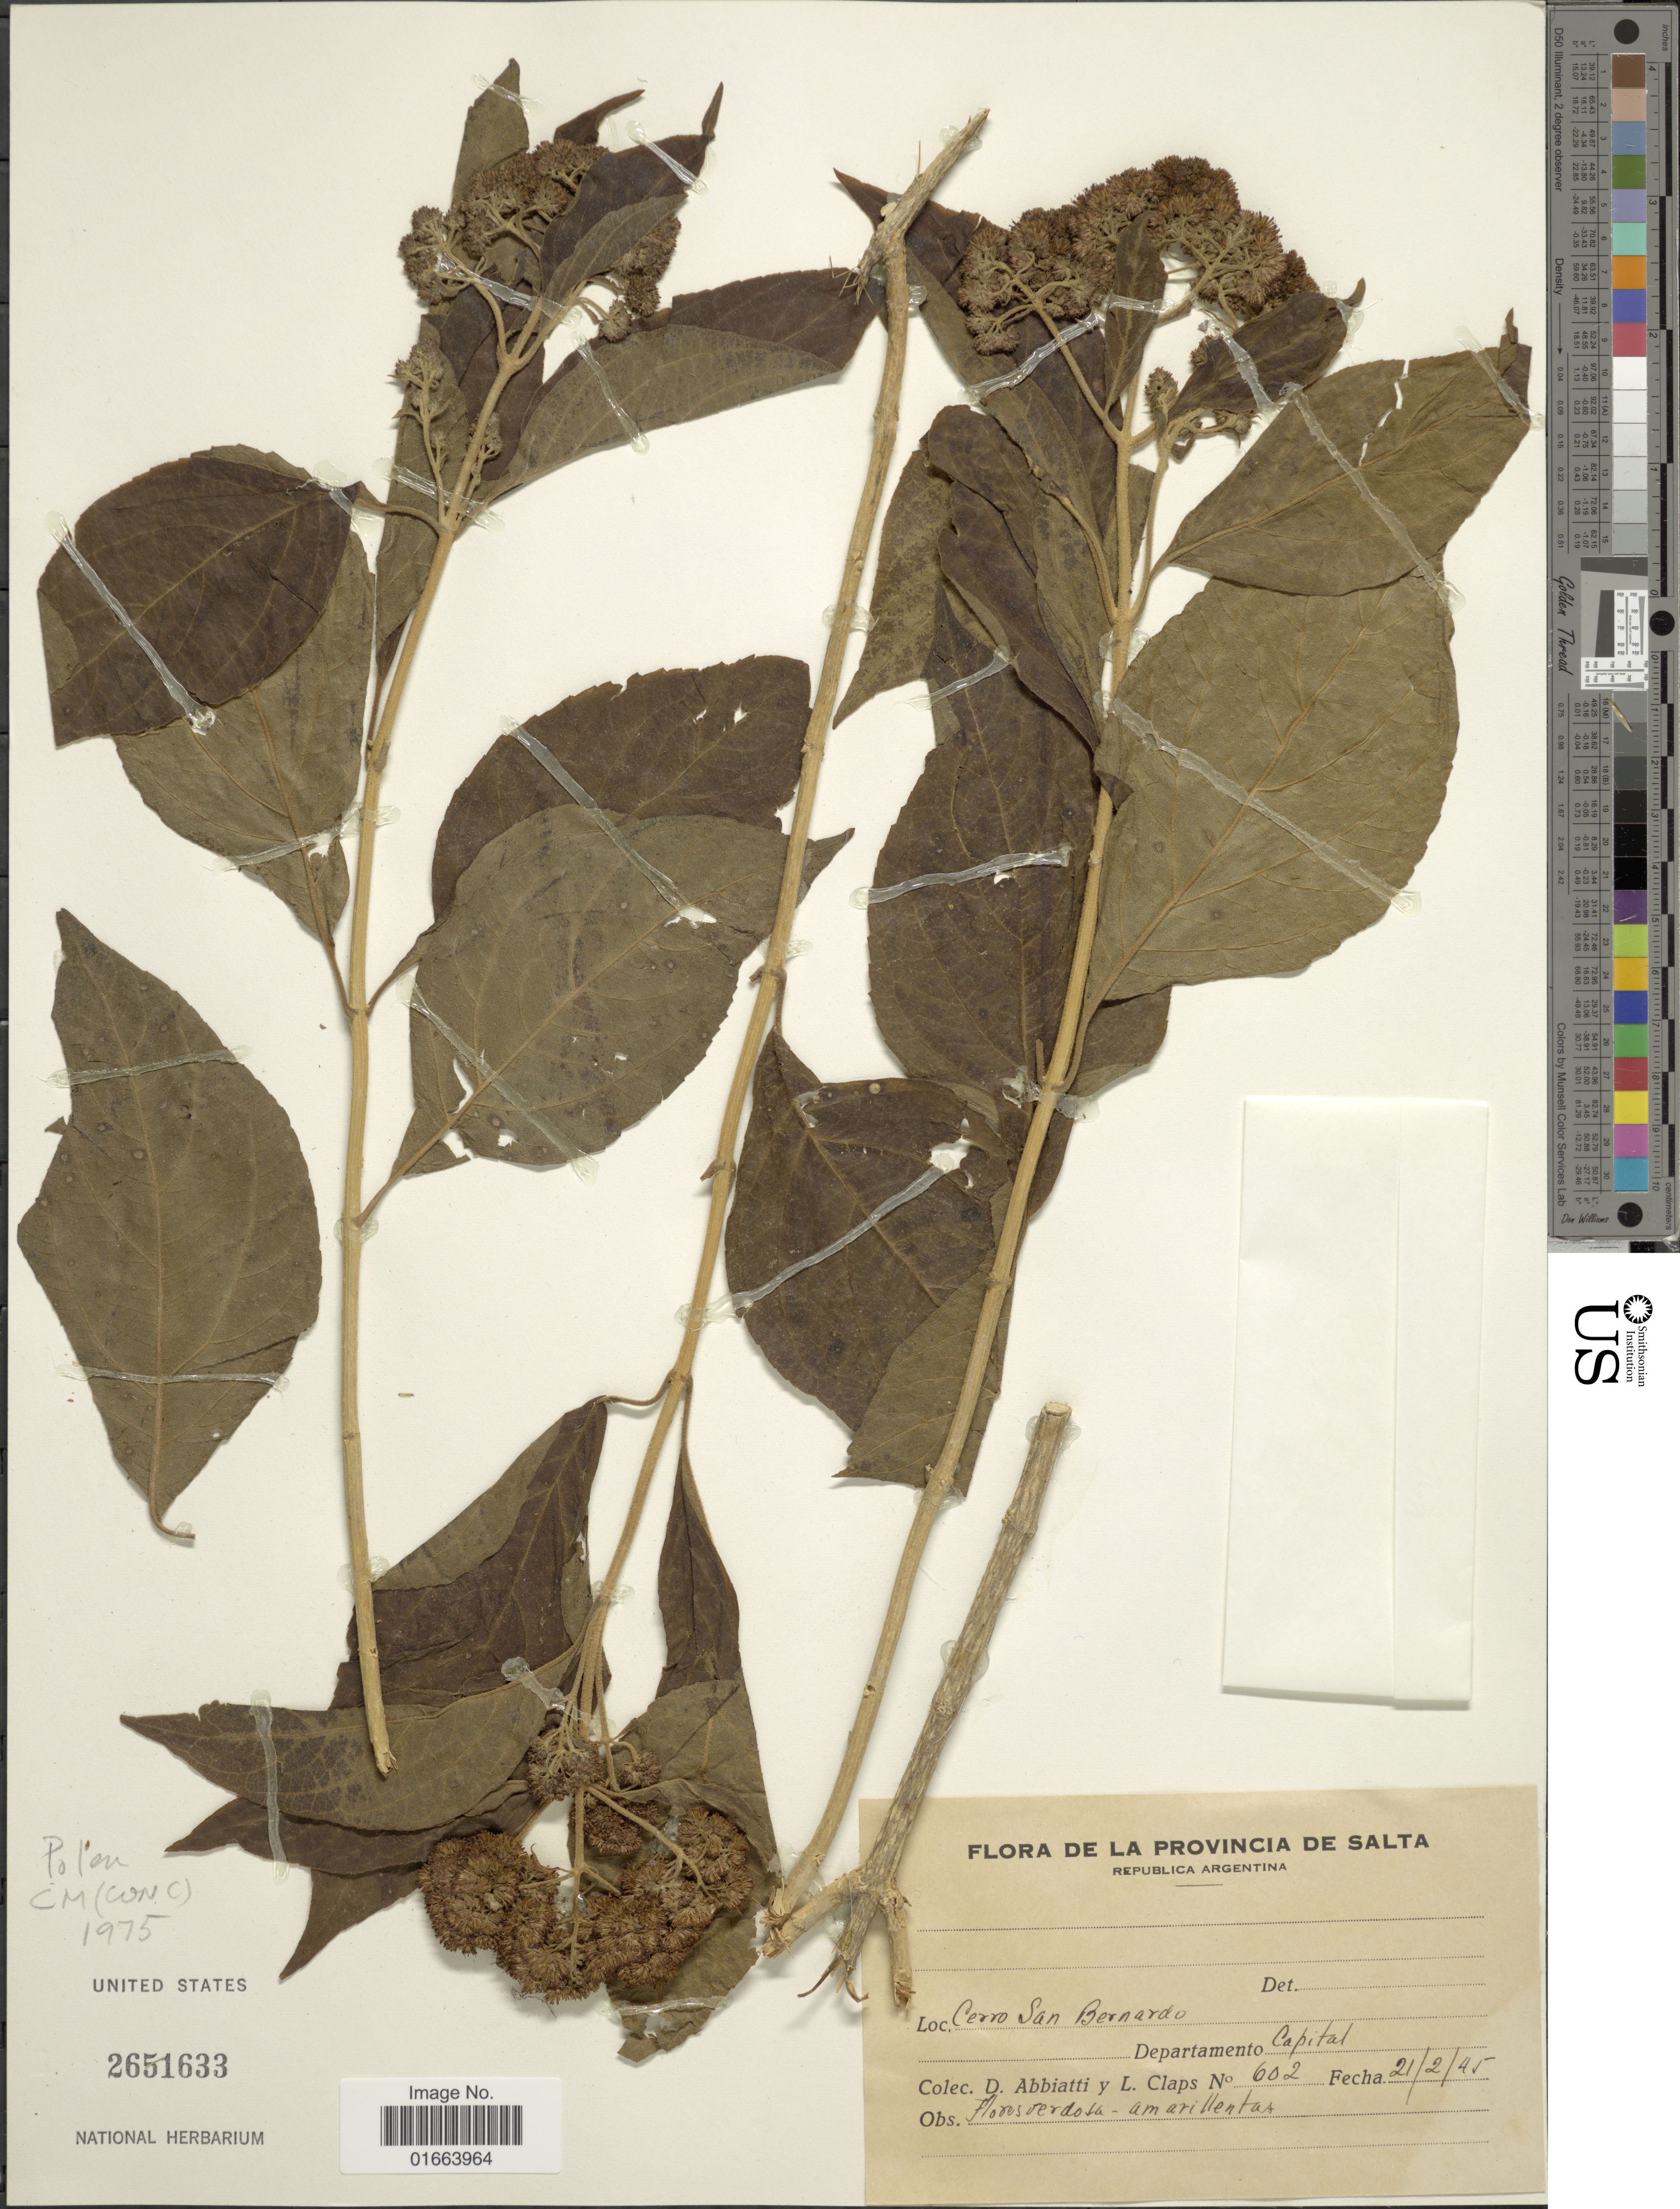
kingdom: Plantae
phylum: Tracheophyta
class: Magnoliopsida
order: Asterales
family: Asteraceae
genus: Idiothamnus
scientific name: Idiothamnus lilloi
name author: (B.L. Rob.) R.M. King & H. Rob.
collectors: D. Abbiatti & L. Claps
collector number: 602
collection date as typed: Transcribed d/m/y: 21/2/45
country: Argentina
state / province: Salta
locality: Cerro San Bernardo. Departamento Capital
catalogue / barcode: US 2651633